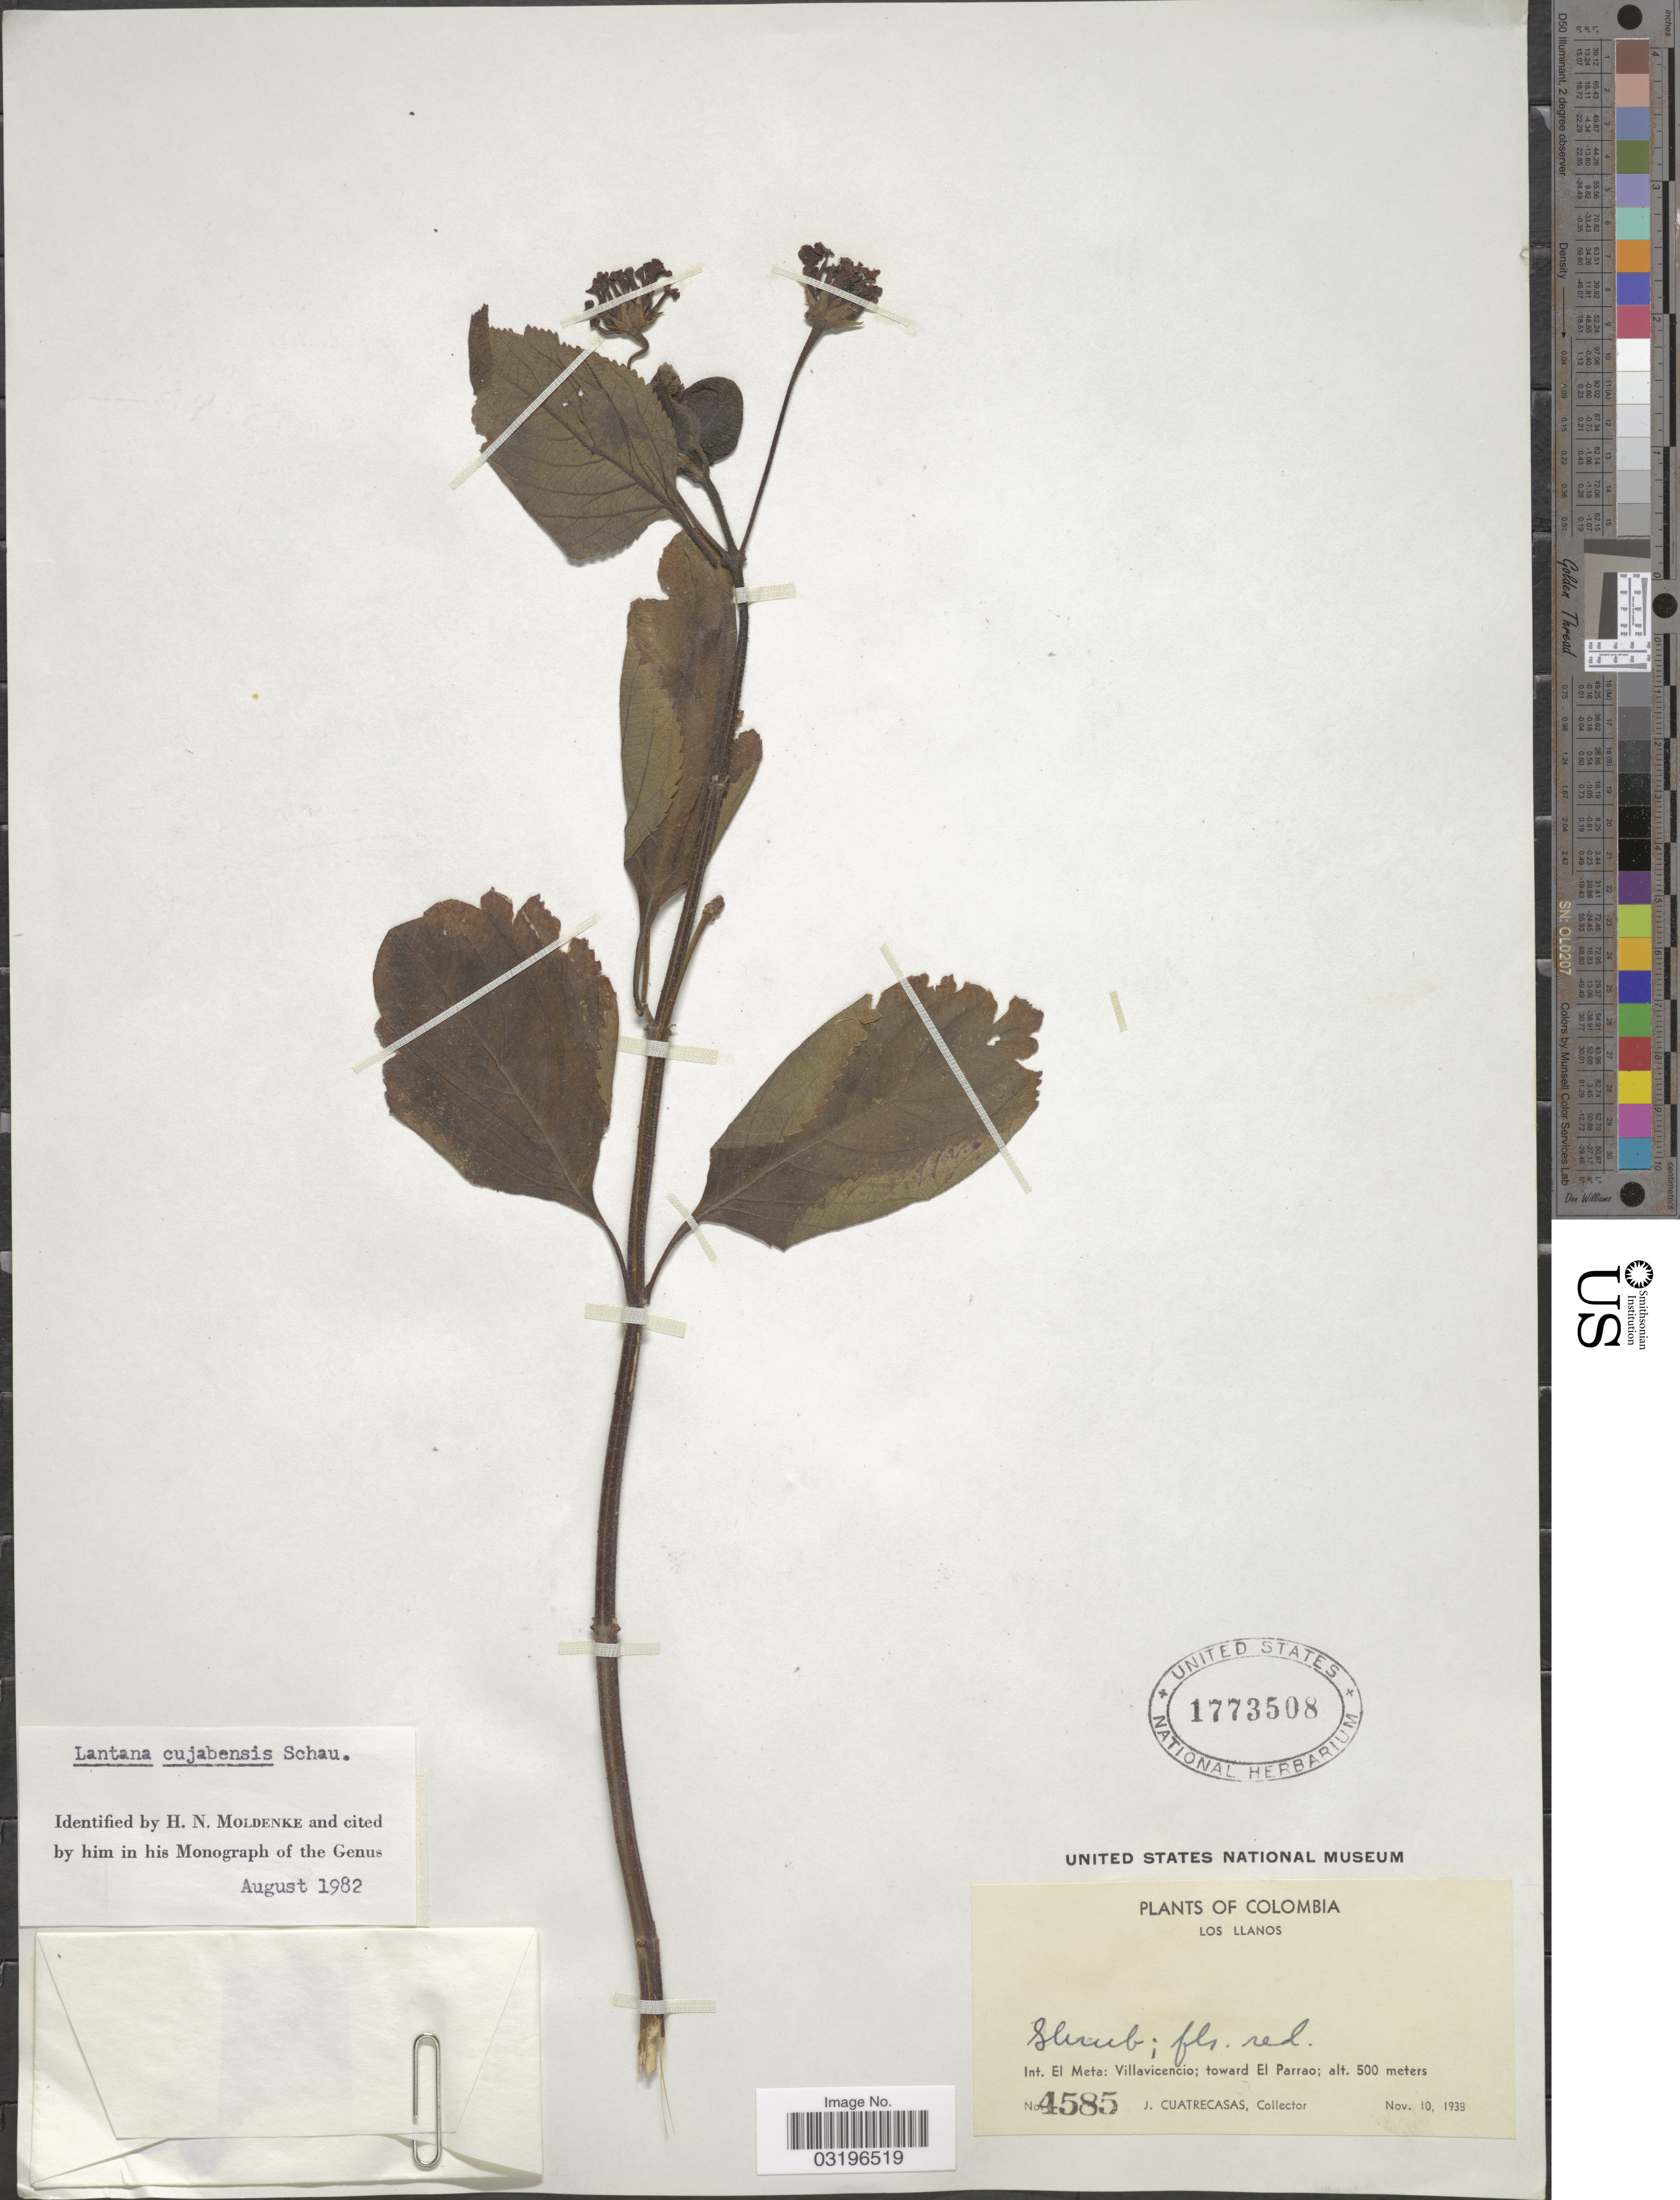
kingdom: Plantae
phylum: Tracheophyta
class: Magnoliopsida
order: Lamiales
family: Verbenaceae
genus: Lantana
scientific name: Lantana cujabensis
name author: Schau.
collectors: J. Cuatrecasas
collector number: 4585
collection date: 1938-11-10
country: Colombia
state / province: Meta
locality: Los Llanos, Int. El Meta: Villavicencio; toward El Parrao.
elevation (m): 500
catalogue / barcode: US 1773508